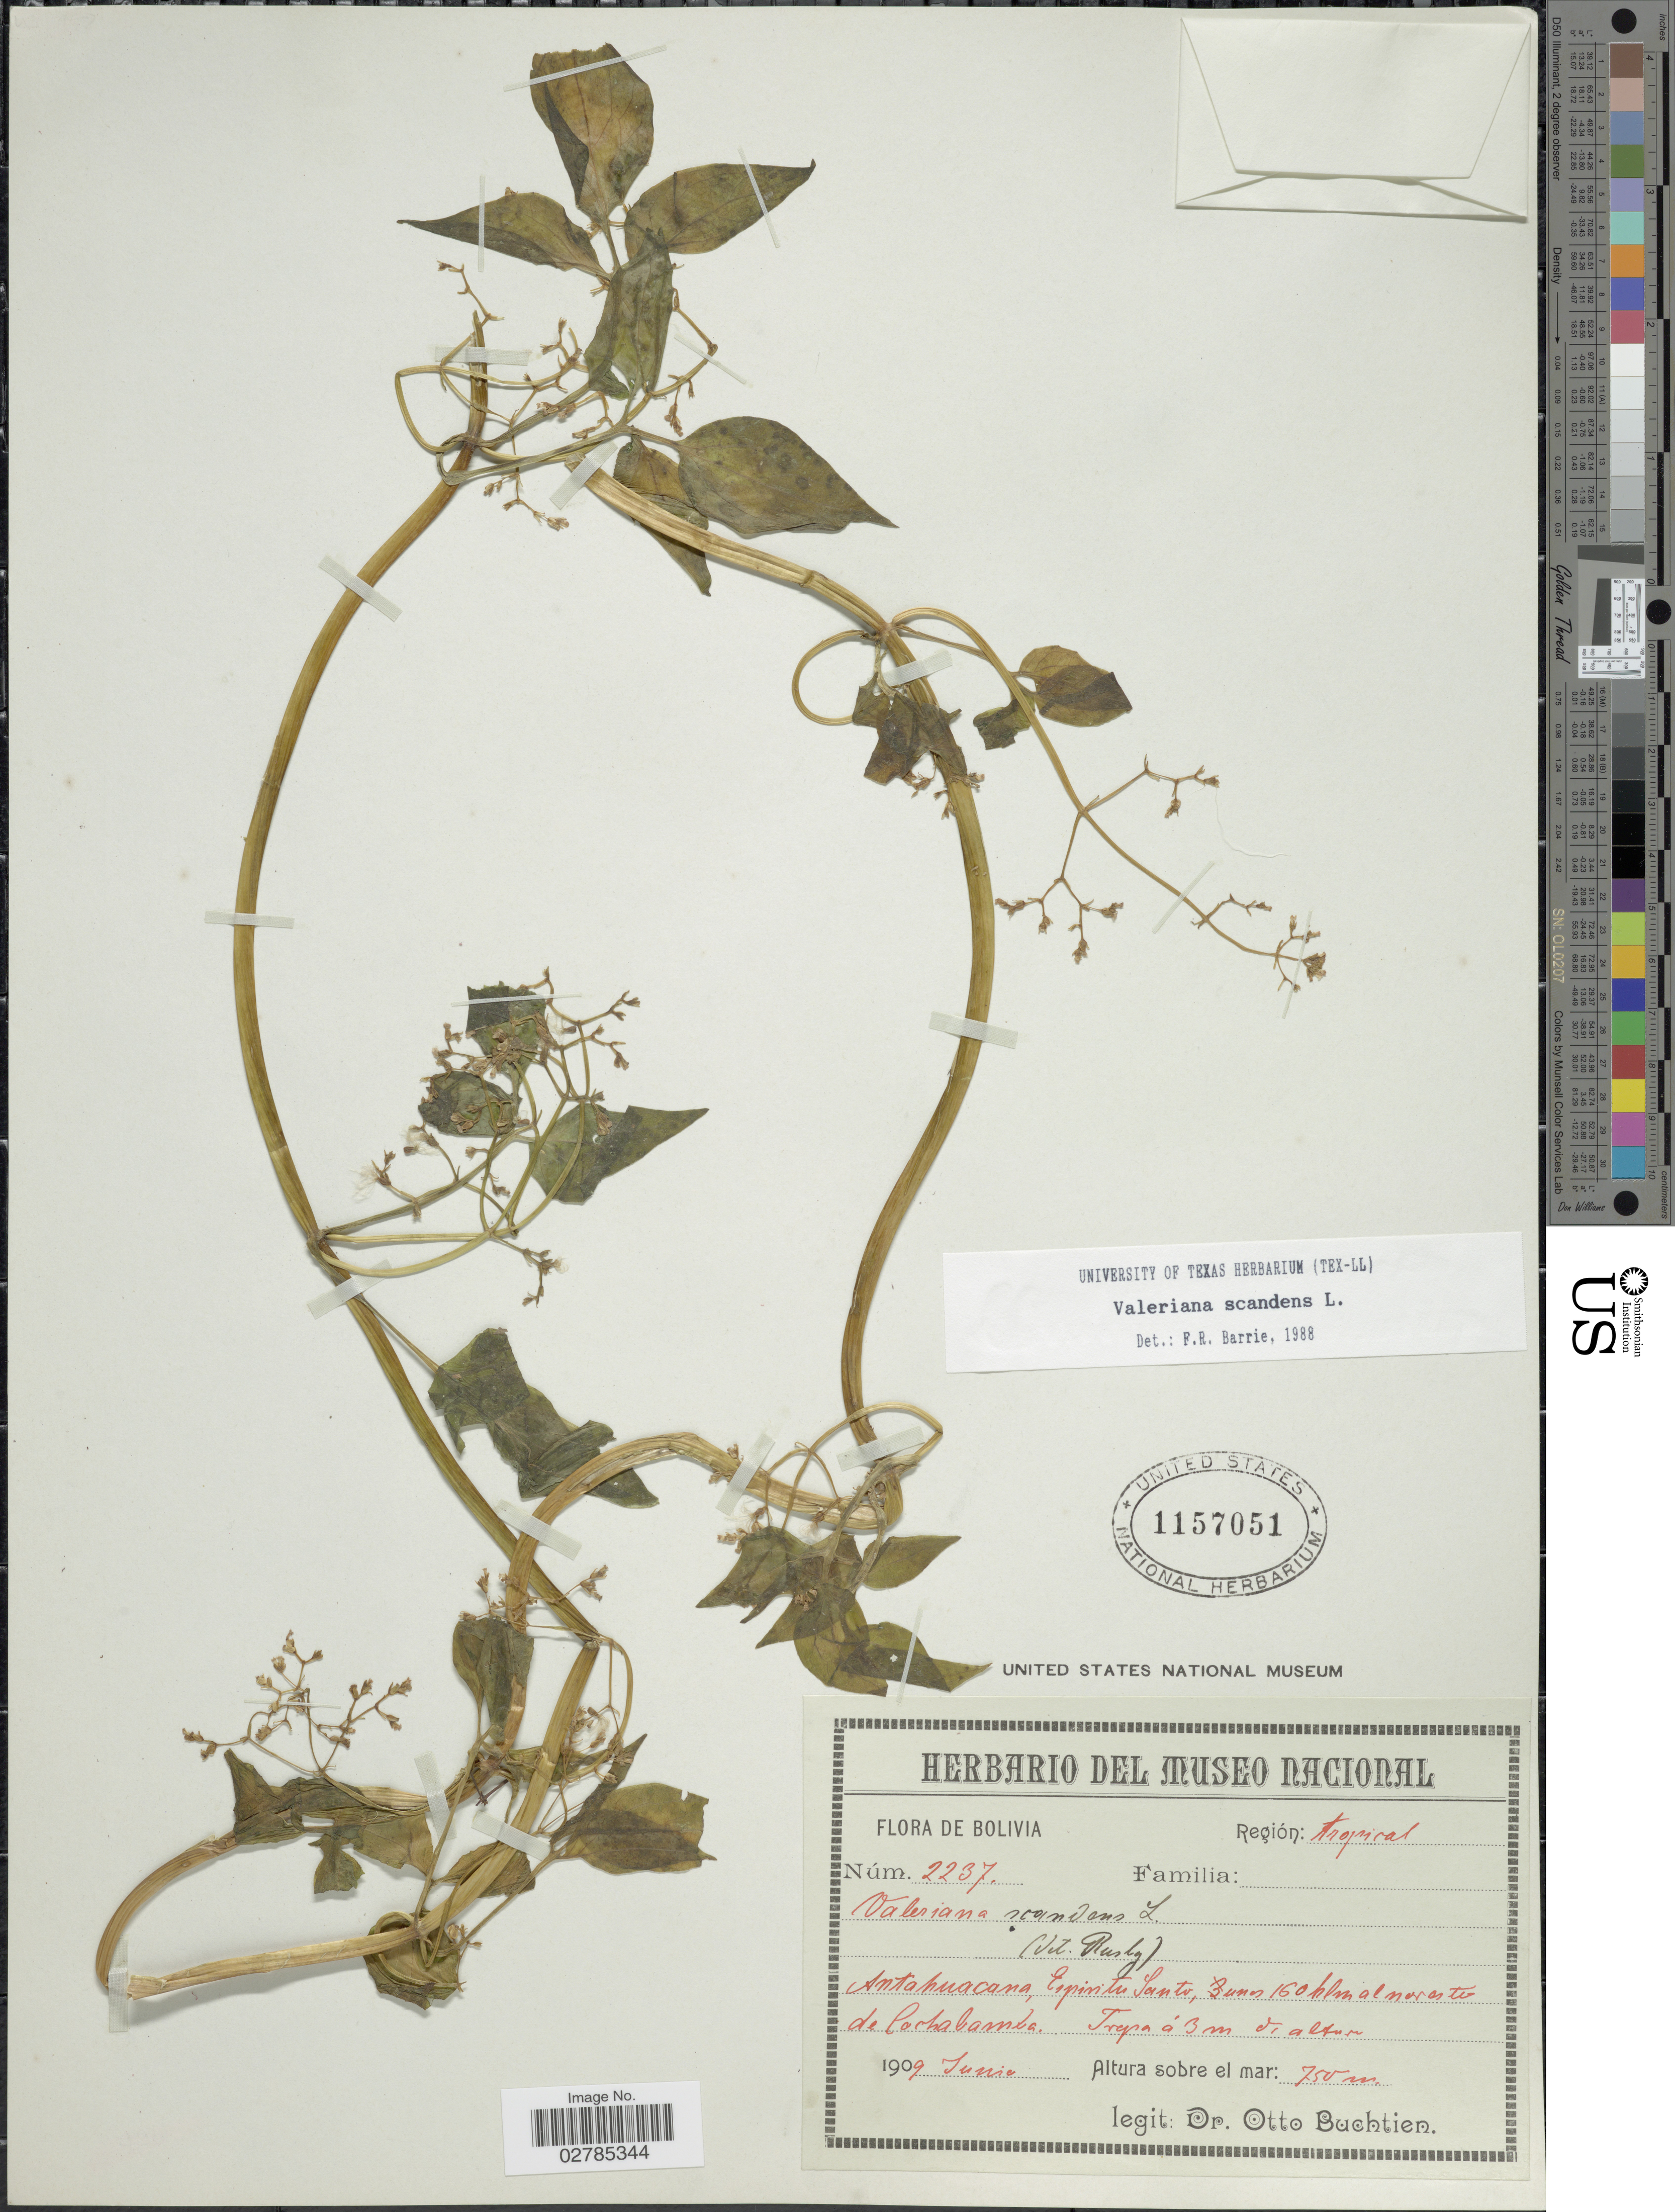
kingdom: Plantae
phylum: Tracheophyta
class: Magnoliopsida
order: Dipsacales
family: Caprifoliaceae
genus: Valeriana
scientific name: Valeriana scandens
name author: L.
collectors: O. Buchtien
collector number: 2237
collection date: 1909-06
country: Bolivia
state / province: Cochabamba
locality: Antahuacana, Espiritu Santo, 160 klm al noreste de Cochabamba.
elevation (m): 750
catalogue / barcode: US 1157051